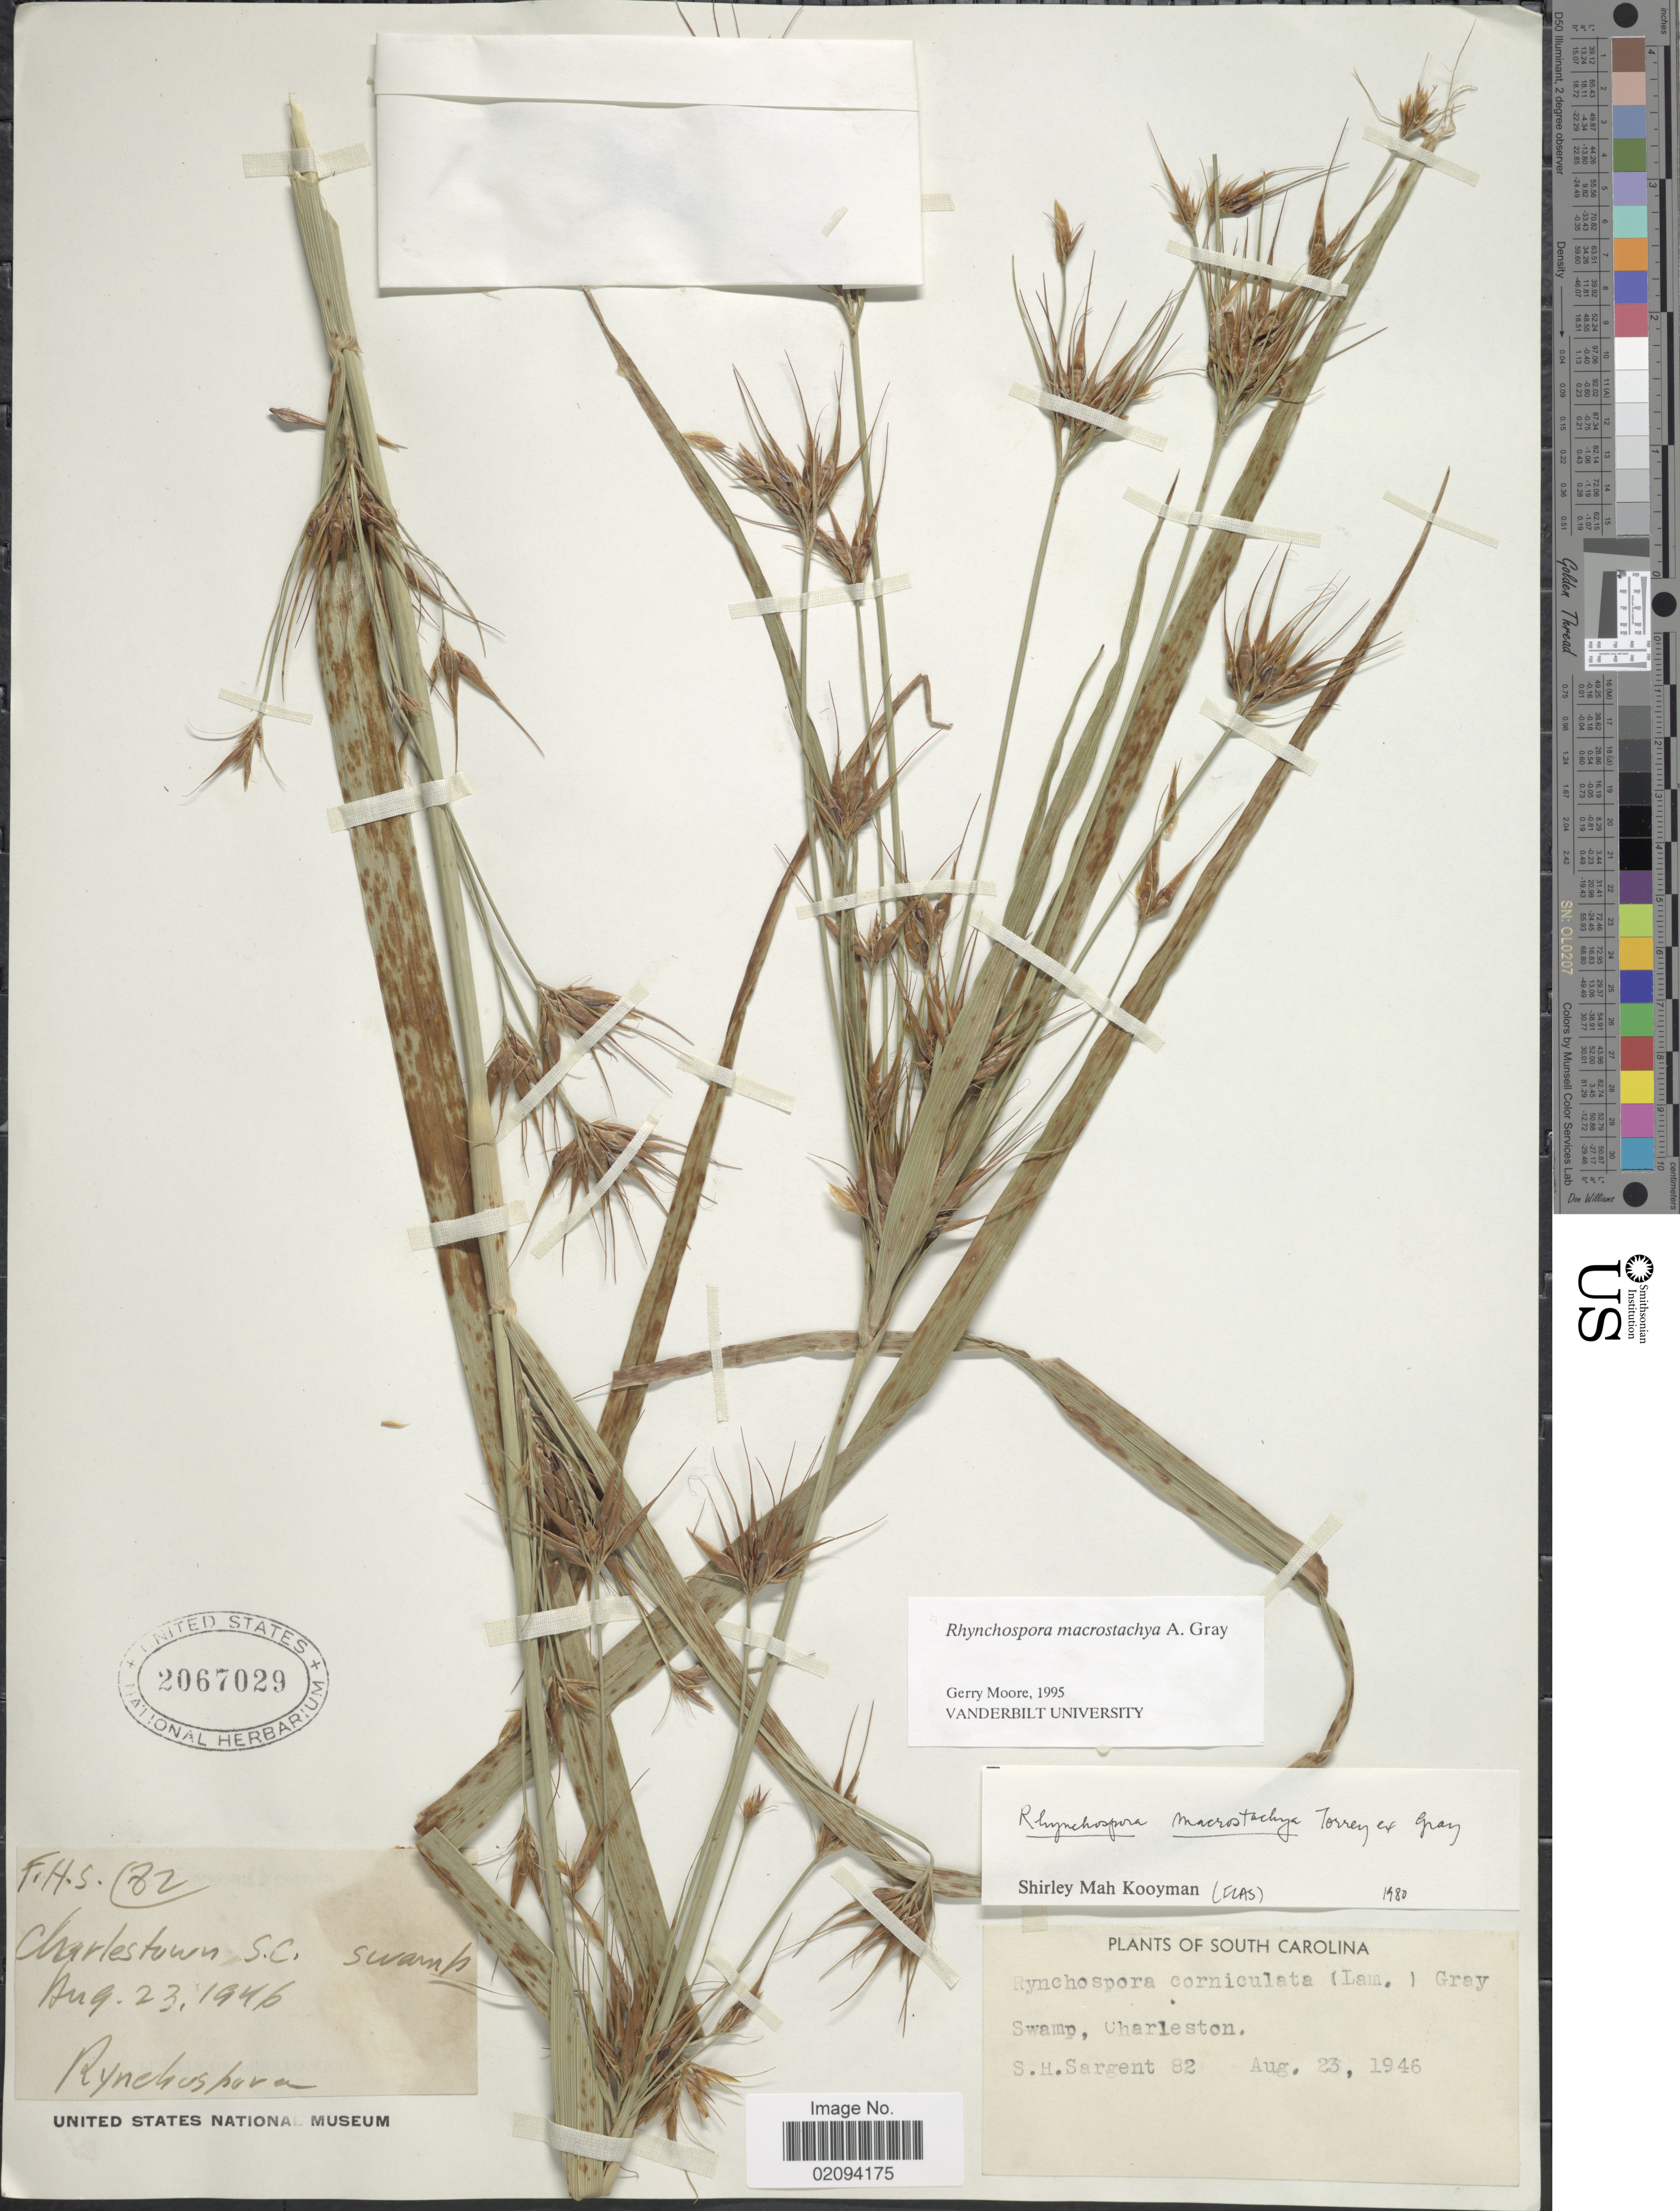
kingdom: Plantae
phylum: Tracheophyta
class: Liliopsida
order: Poales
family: Cyperaceae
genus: Rhynchospora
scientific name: Rhynchospora macrostachya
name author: Torr. ex A. Gray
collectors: S. Sargent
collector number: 82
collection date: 1946-08-23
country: United States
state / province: South Carolina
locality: Swamp, Charleston.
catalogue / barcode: US 2067029